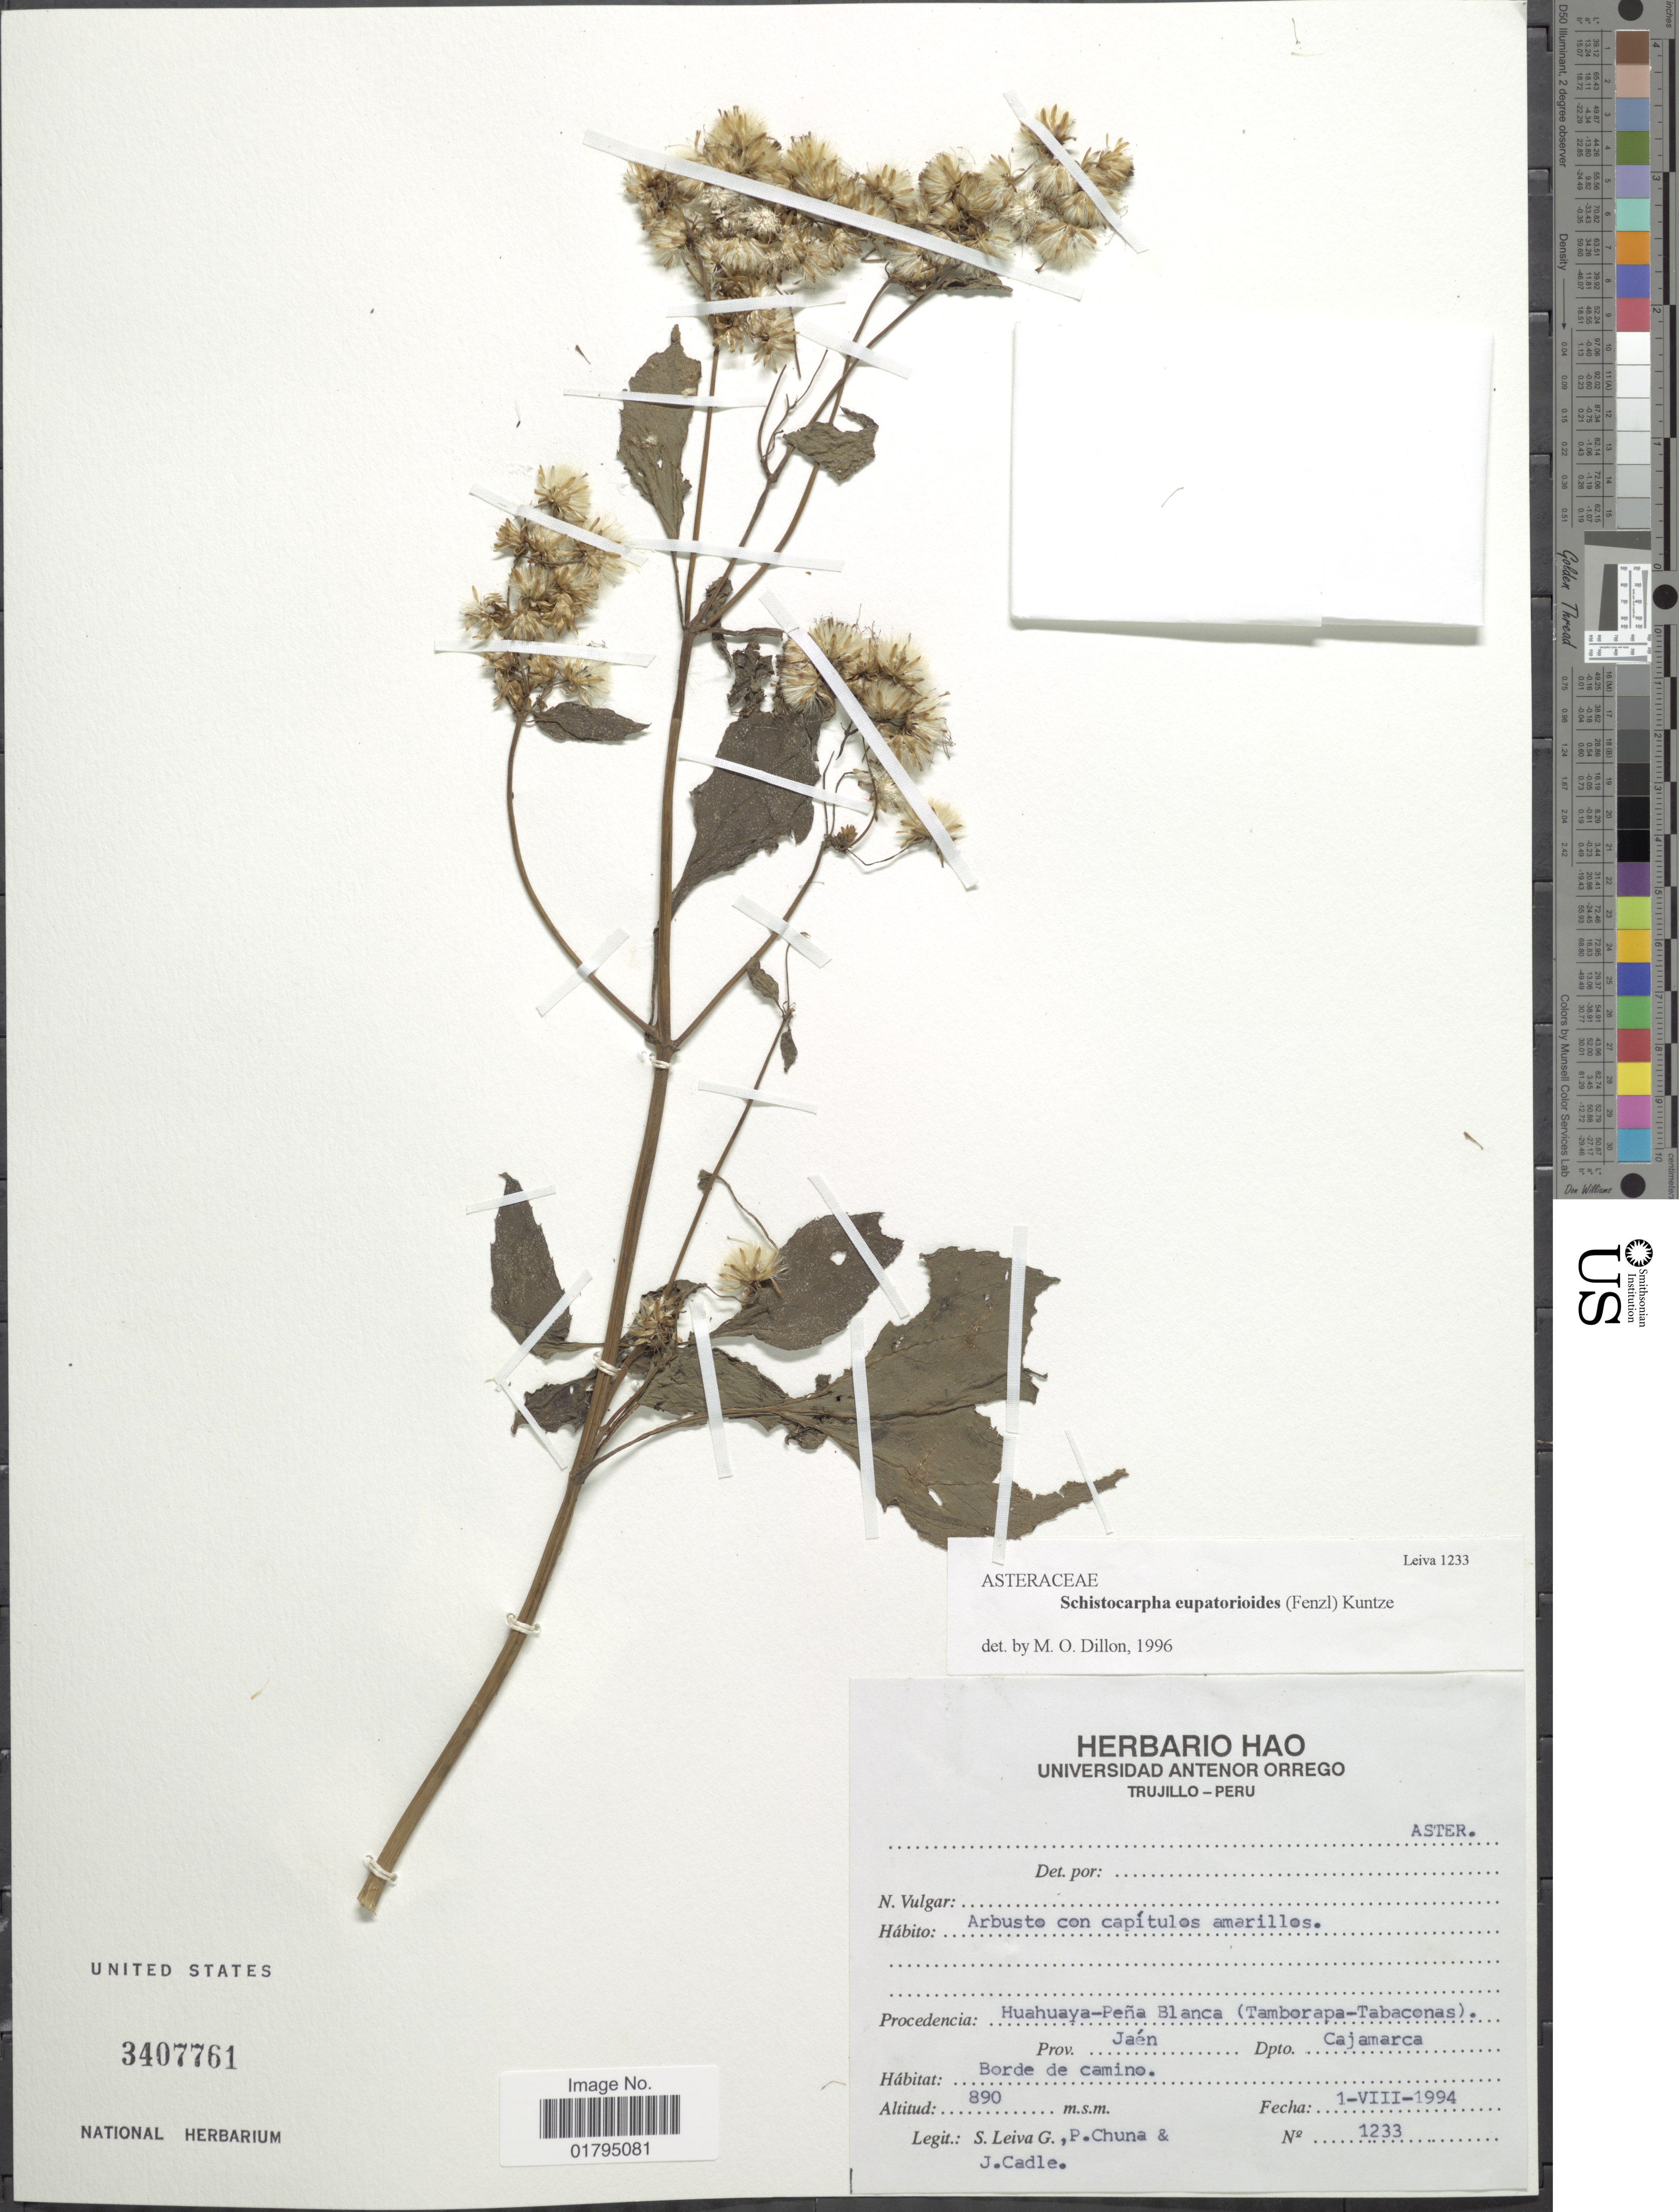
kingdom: Plantae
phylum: Tracheophyta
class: Magnoliopsida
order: Asterales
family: Asteraceae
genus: Schistocarpha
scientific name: Schistocarpha eupatorioides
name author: (Fenzl) Kuntze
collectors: P. Leiva G., P. Chuna & J. Cadle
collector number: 1233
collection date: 1994-08-01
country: Peru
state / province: Cajamarca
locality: Huahuaya-Pena Blanca (Tamborapa - Tabaconas), Prov. Jaen, Dpto. Cajamarca.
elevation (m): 890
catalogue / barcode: US 3407761